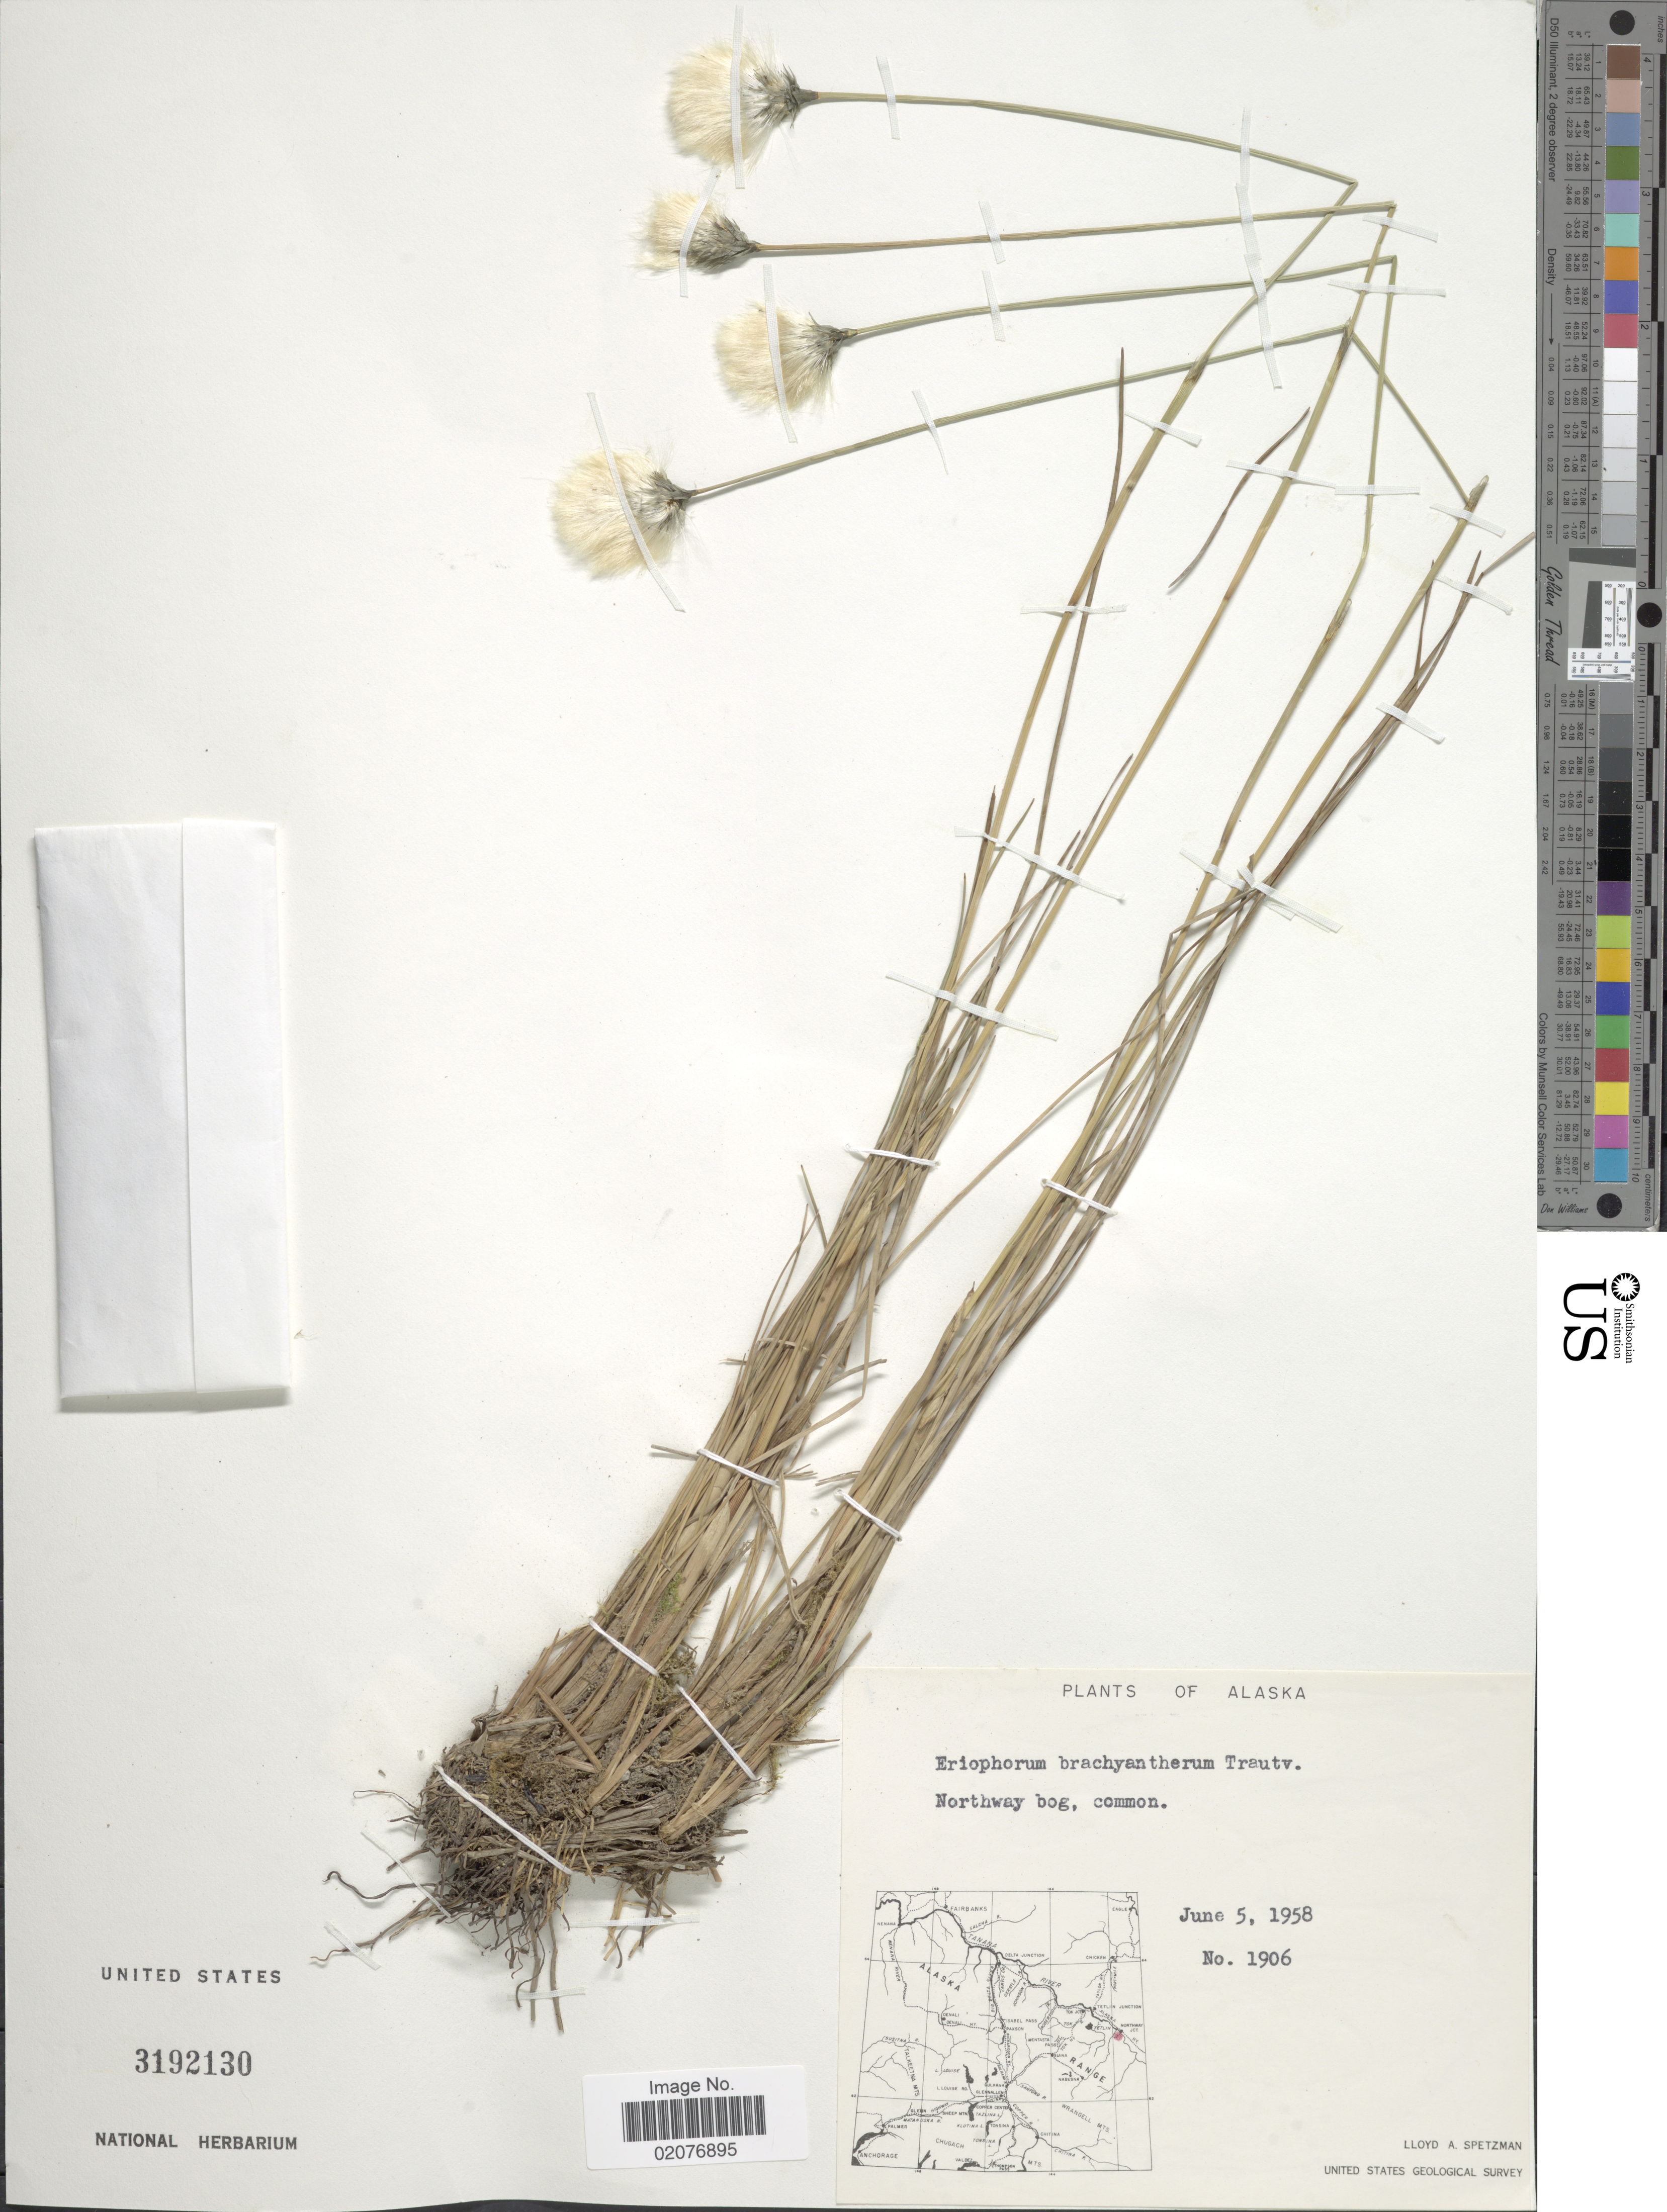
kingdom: Plantae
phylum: Tracheophyta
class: Liliopsida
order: Poales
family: Cyperaceae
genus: Eriophorum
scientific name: Eriophorum brachyantherum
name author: Trautv. & C.A. Mey.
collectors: L. Spetzman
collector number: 1906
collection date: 1958-06-05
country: United States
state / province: Alaska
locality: Northway bog, common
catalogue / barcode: US 3192130